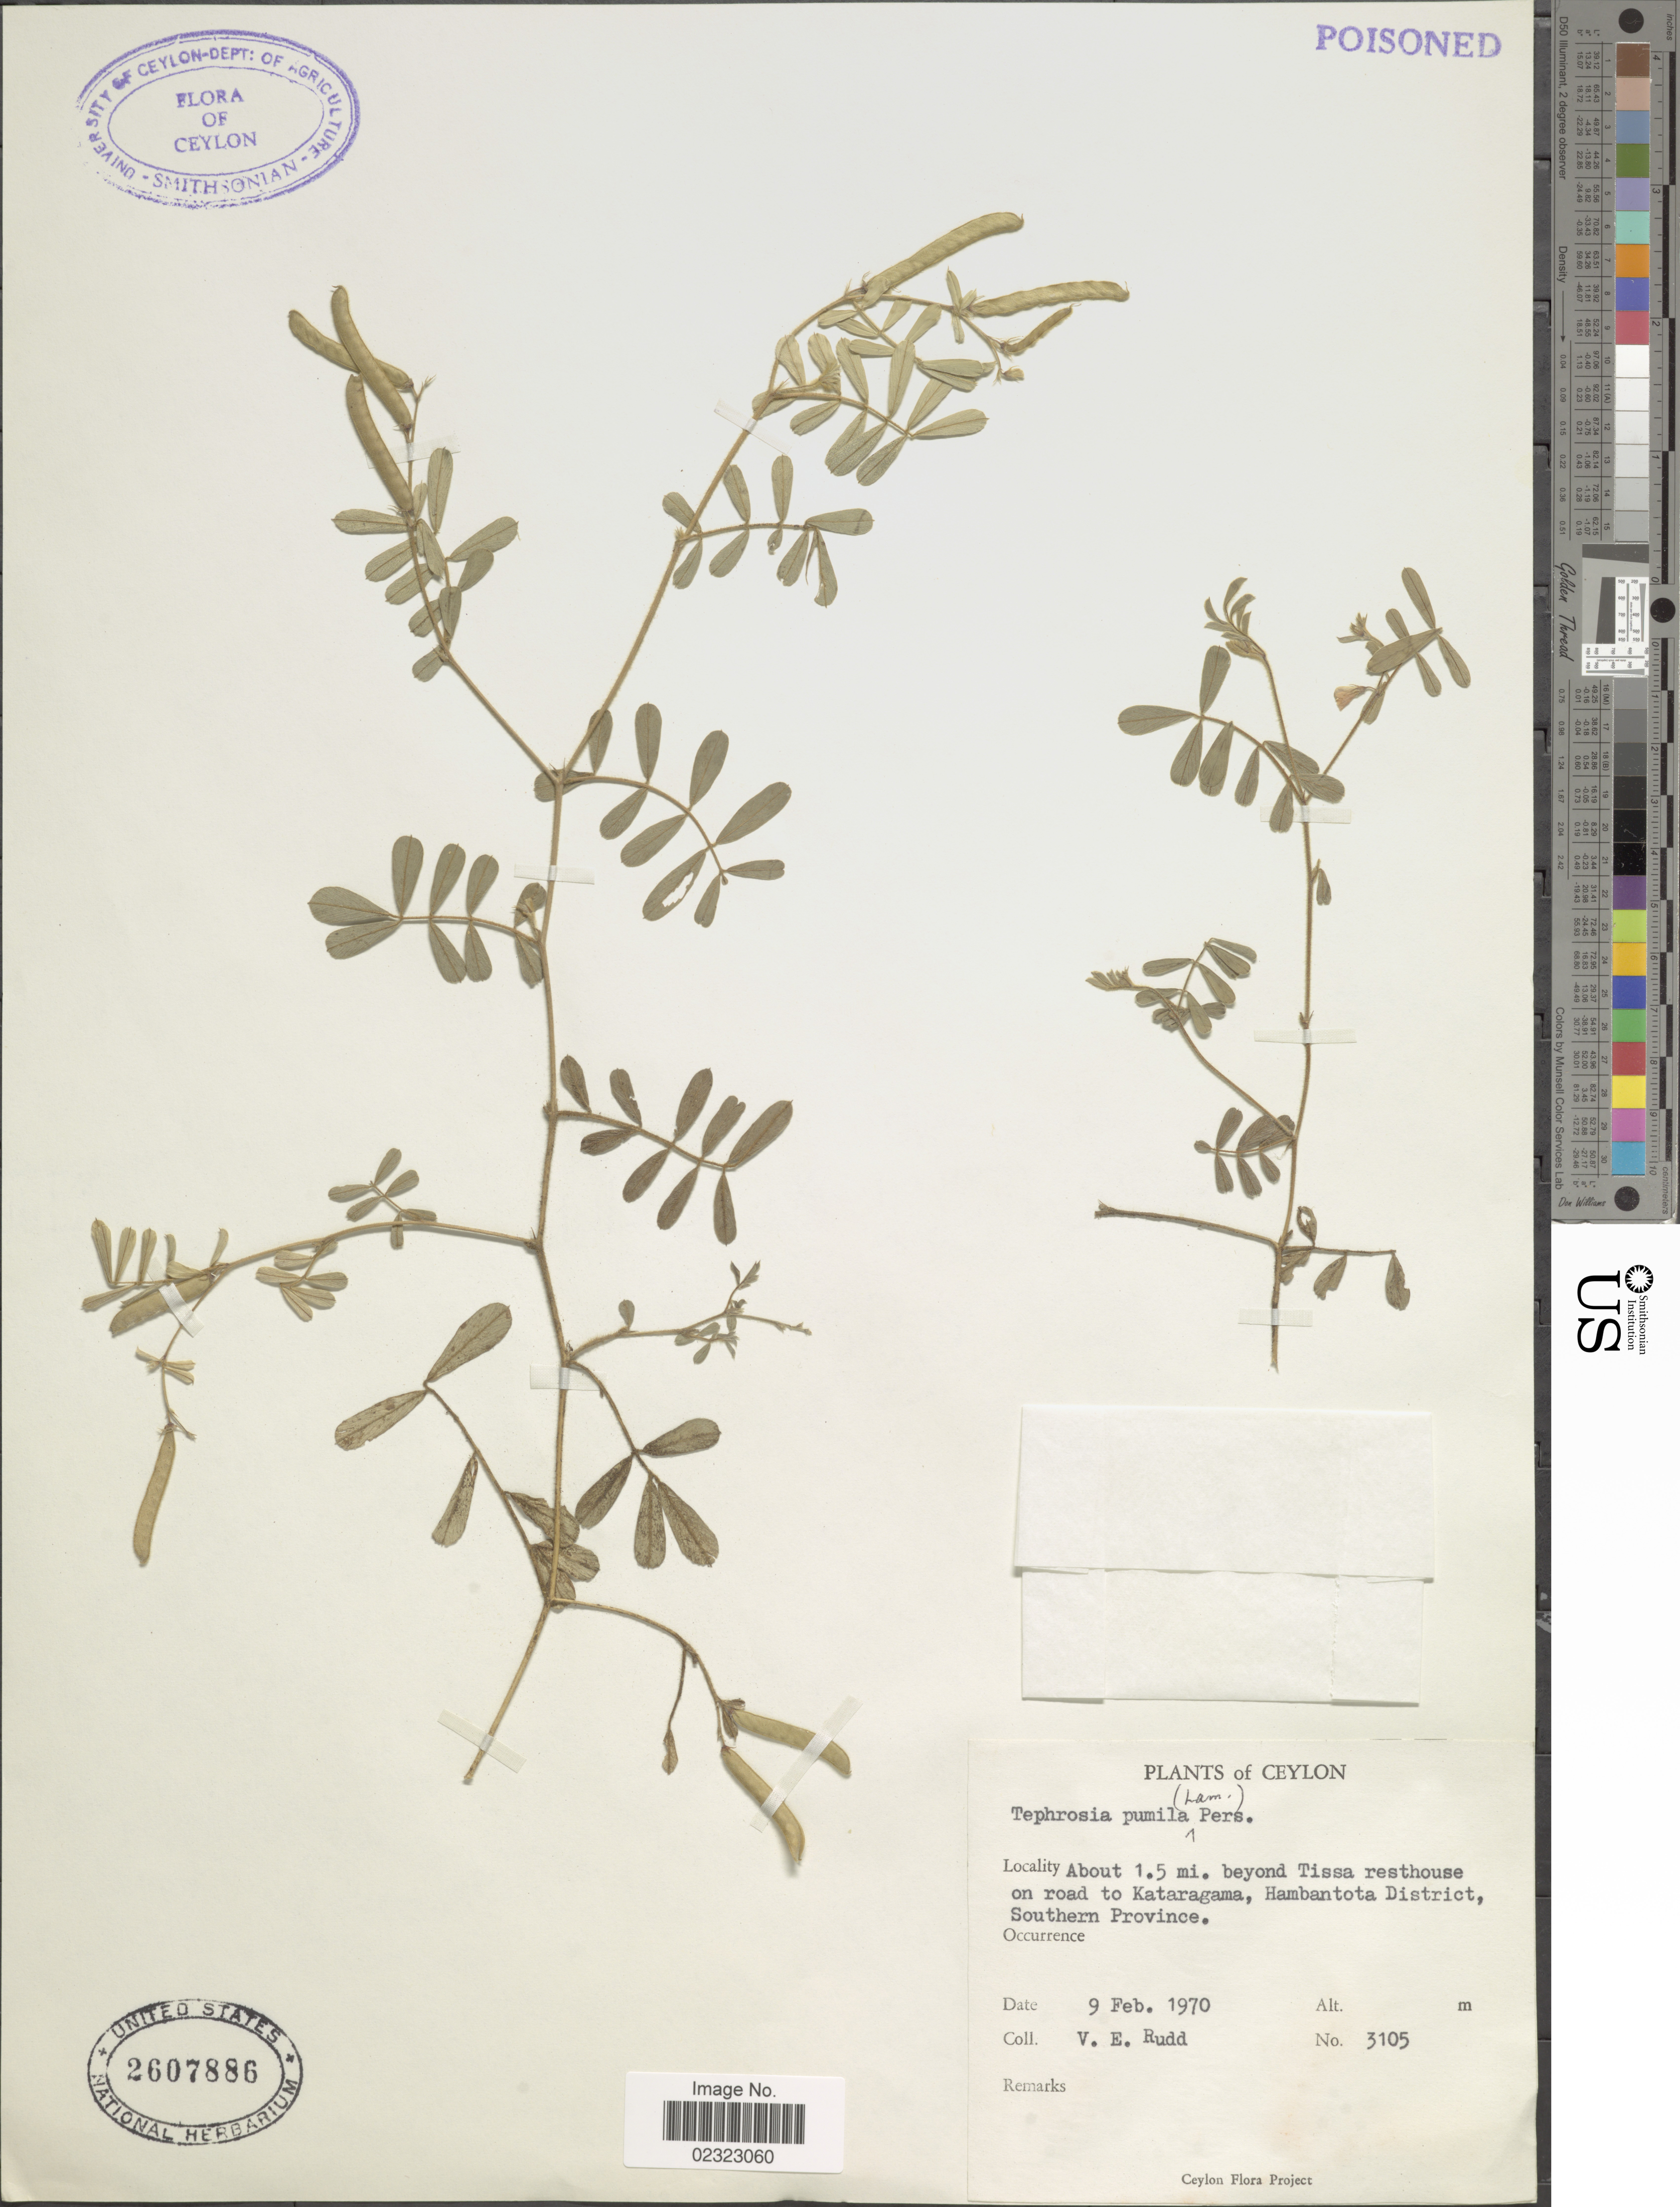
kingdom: Plantae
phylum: Tracheophyta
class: Magnoliopsida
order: Fabales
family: Fabaceae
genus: Tephrosia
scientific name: Tephrosia pumila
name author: (Lam.) Pers.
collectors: V. E. Rudd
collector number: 3105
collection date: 1970-02-09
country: Sri Lanka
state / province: Southern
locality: Ceylon. About 1.5 mi. beyond Tissa resthouse on road to Kataragama, Hambantota District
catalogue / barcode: US 2607886